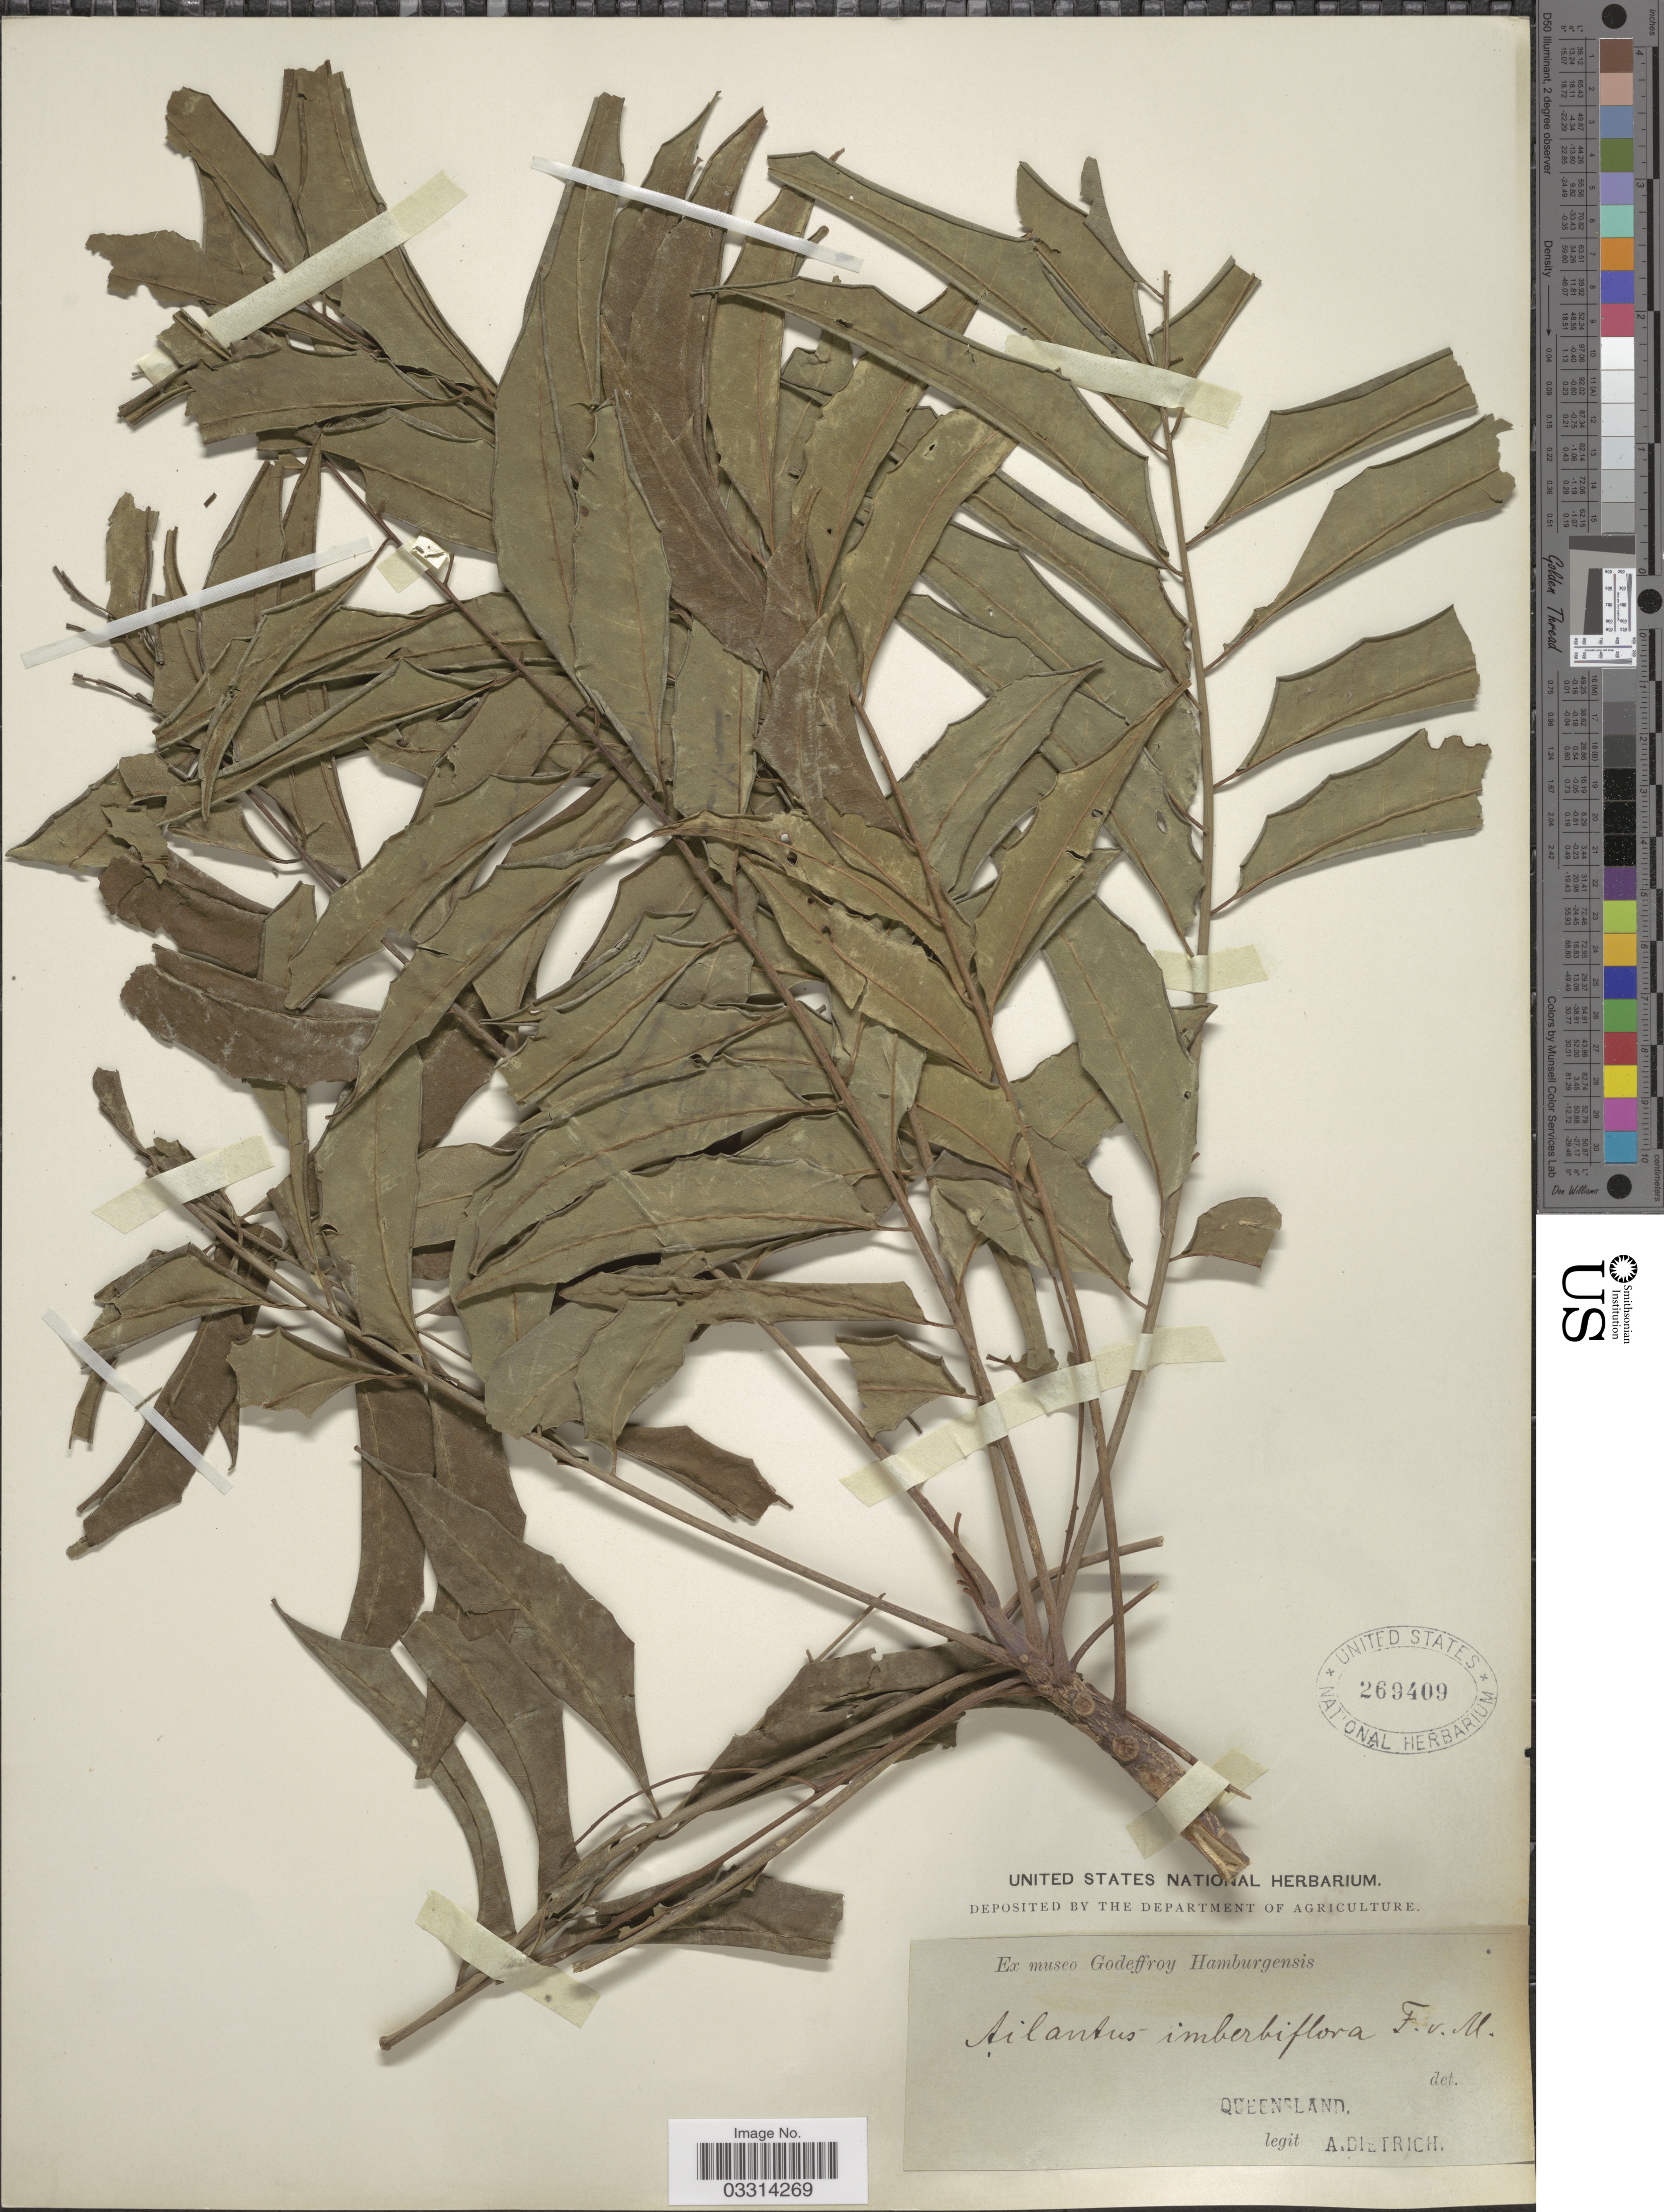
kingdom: Plantae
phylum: Tracheophyta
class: Magnoliopsida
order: Sapindales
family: Simaroubaceae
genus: Ailanthus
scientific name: Ailanthus imberbiflora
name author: F. Muell.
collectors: A. Dietrich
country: Australia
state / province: Queensland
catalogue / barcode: US 269409